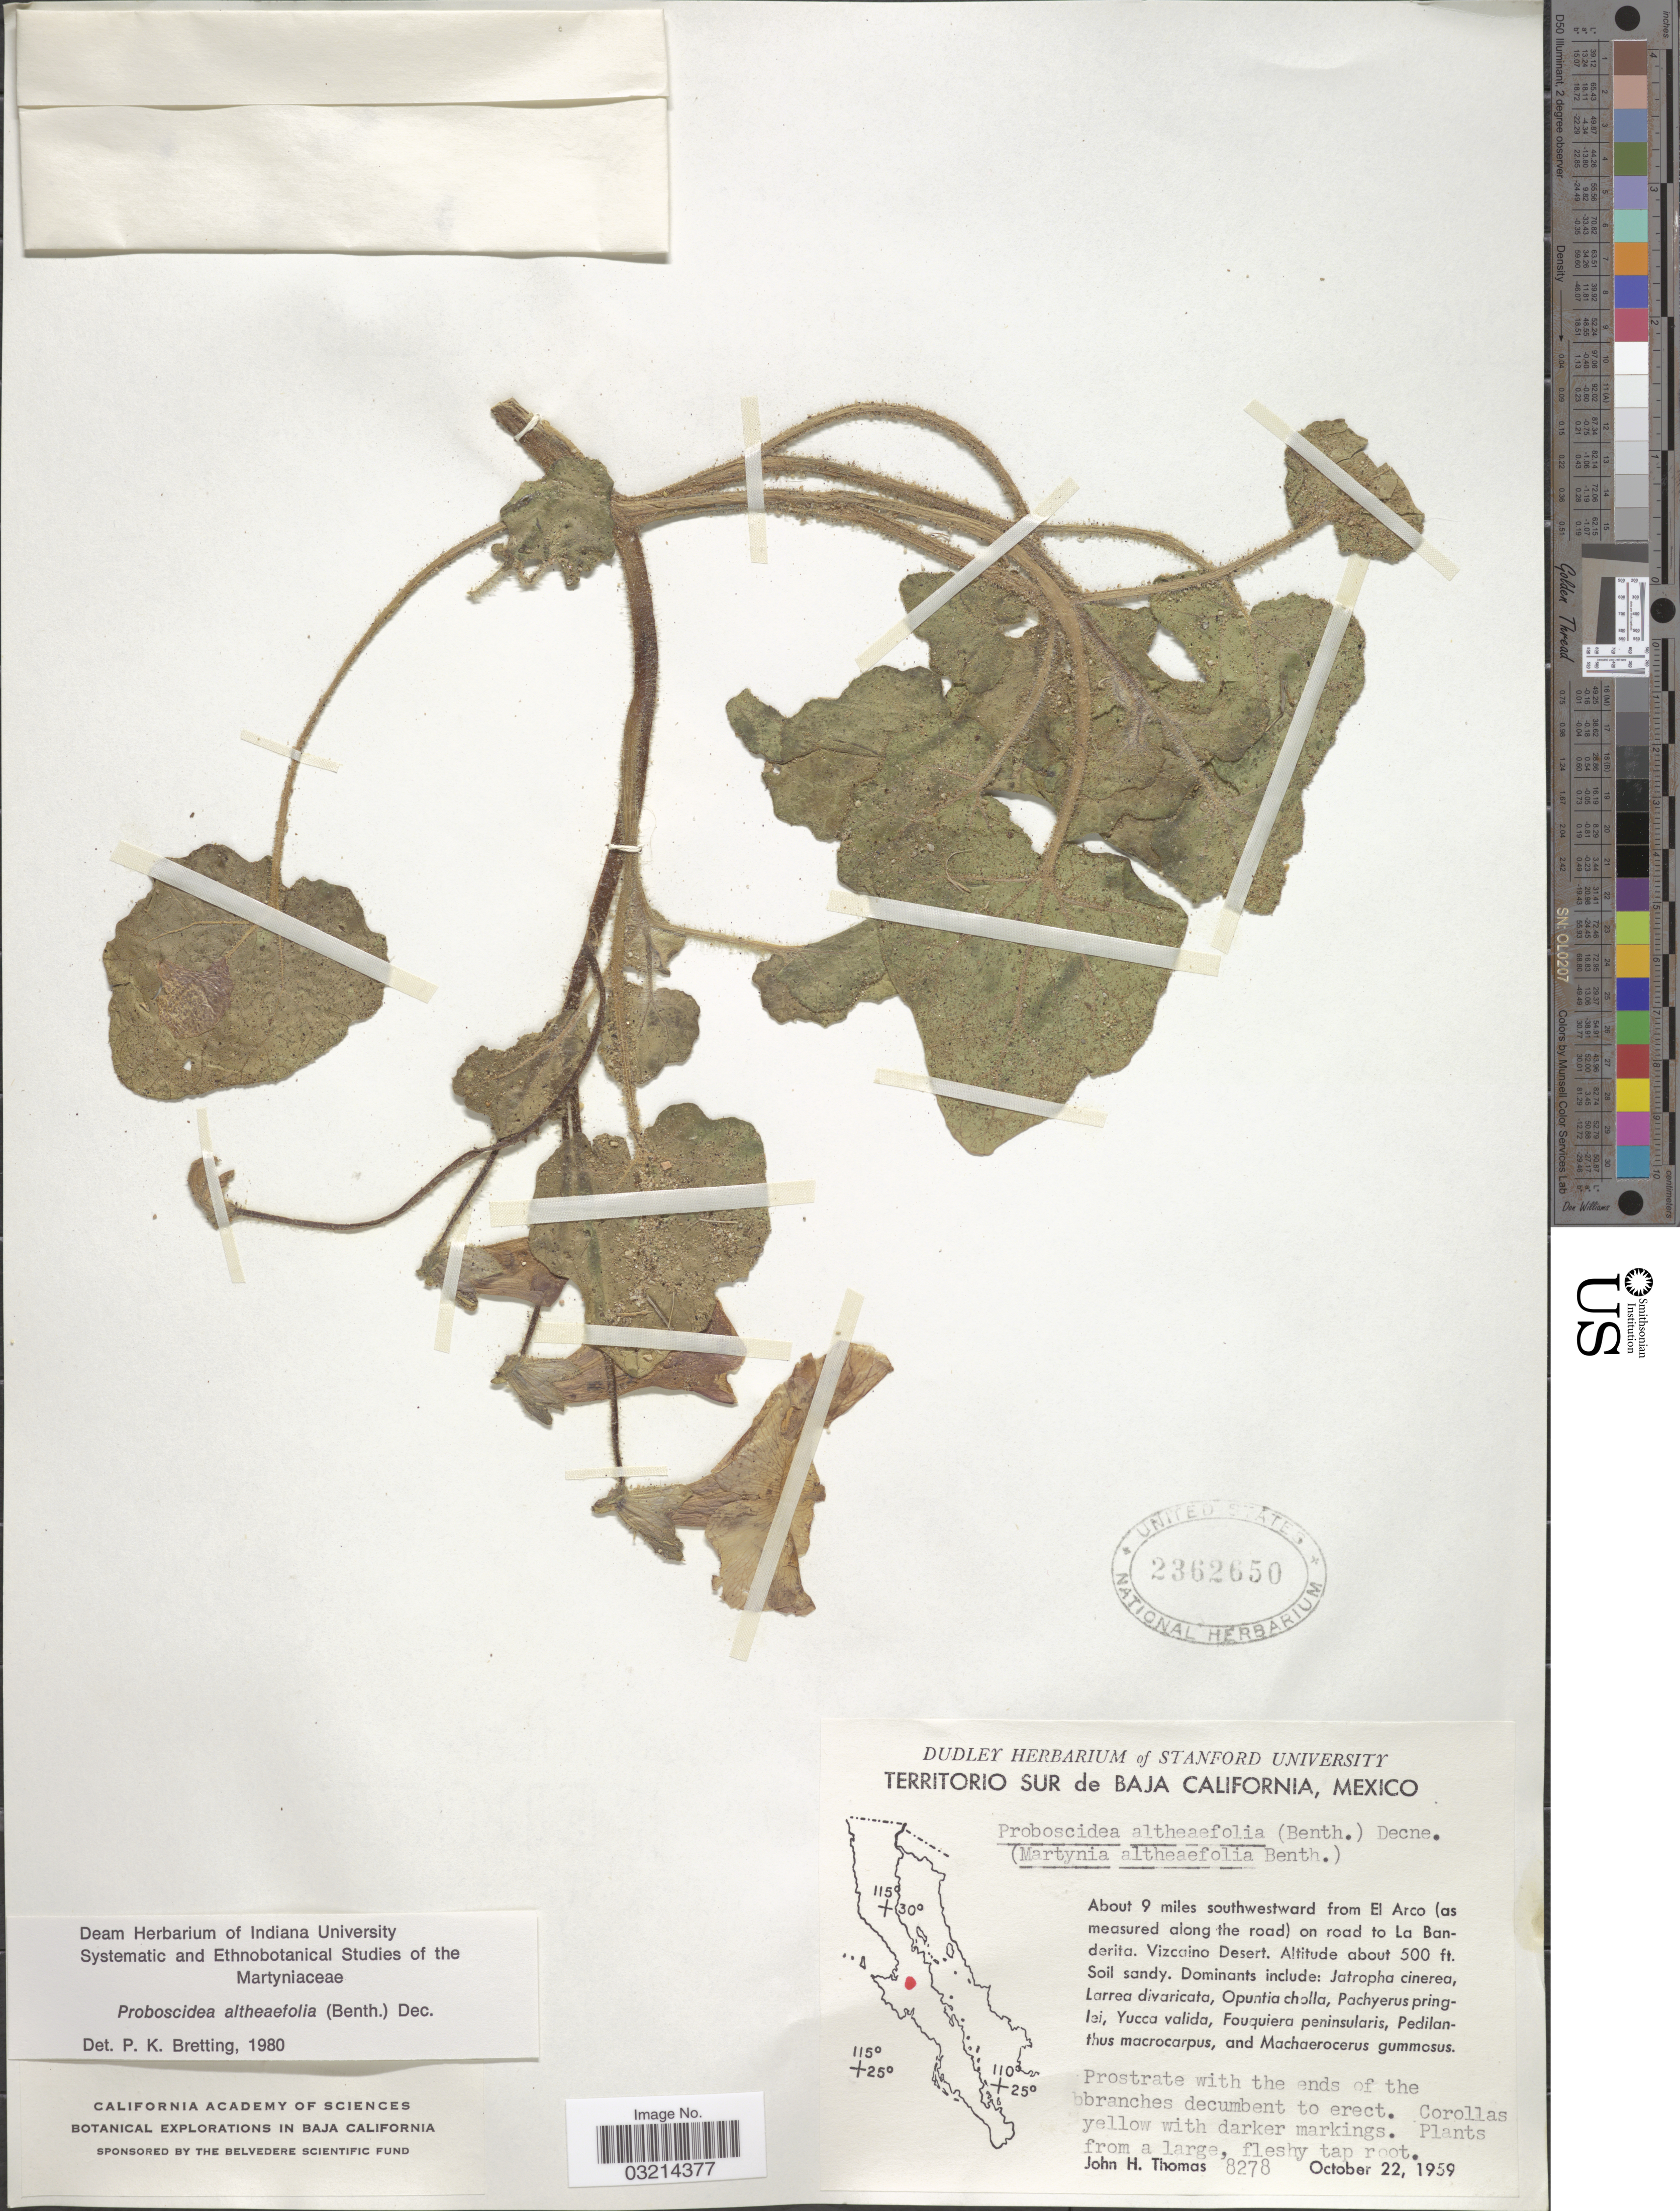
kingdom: Plantae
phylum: Tracheophyta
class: Magnoliopsida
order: Lamiales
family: Martyniaceae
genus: Proboscidea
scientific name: Proboscidea althaeifolia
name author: (Benth.) Decne.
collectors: J. H. Thomas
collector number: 8278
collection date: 1959-10-22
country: Mexico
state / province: Baja California Sur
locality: Territorio Sur de Baja California, About 9 miles southwestward from El Arco (as measured along the road) on road to La Banderita. Vizcaino Desert.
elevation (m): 152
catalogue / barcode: US 2362650